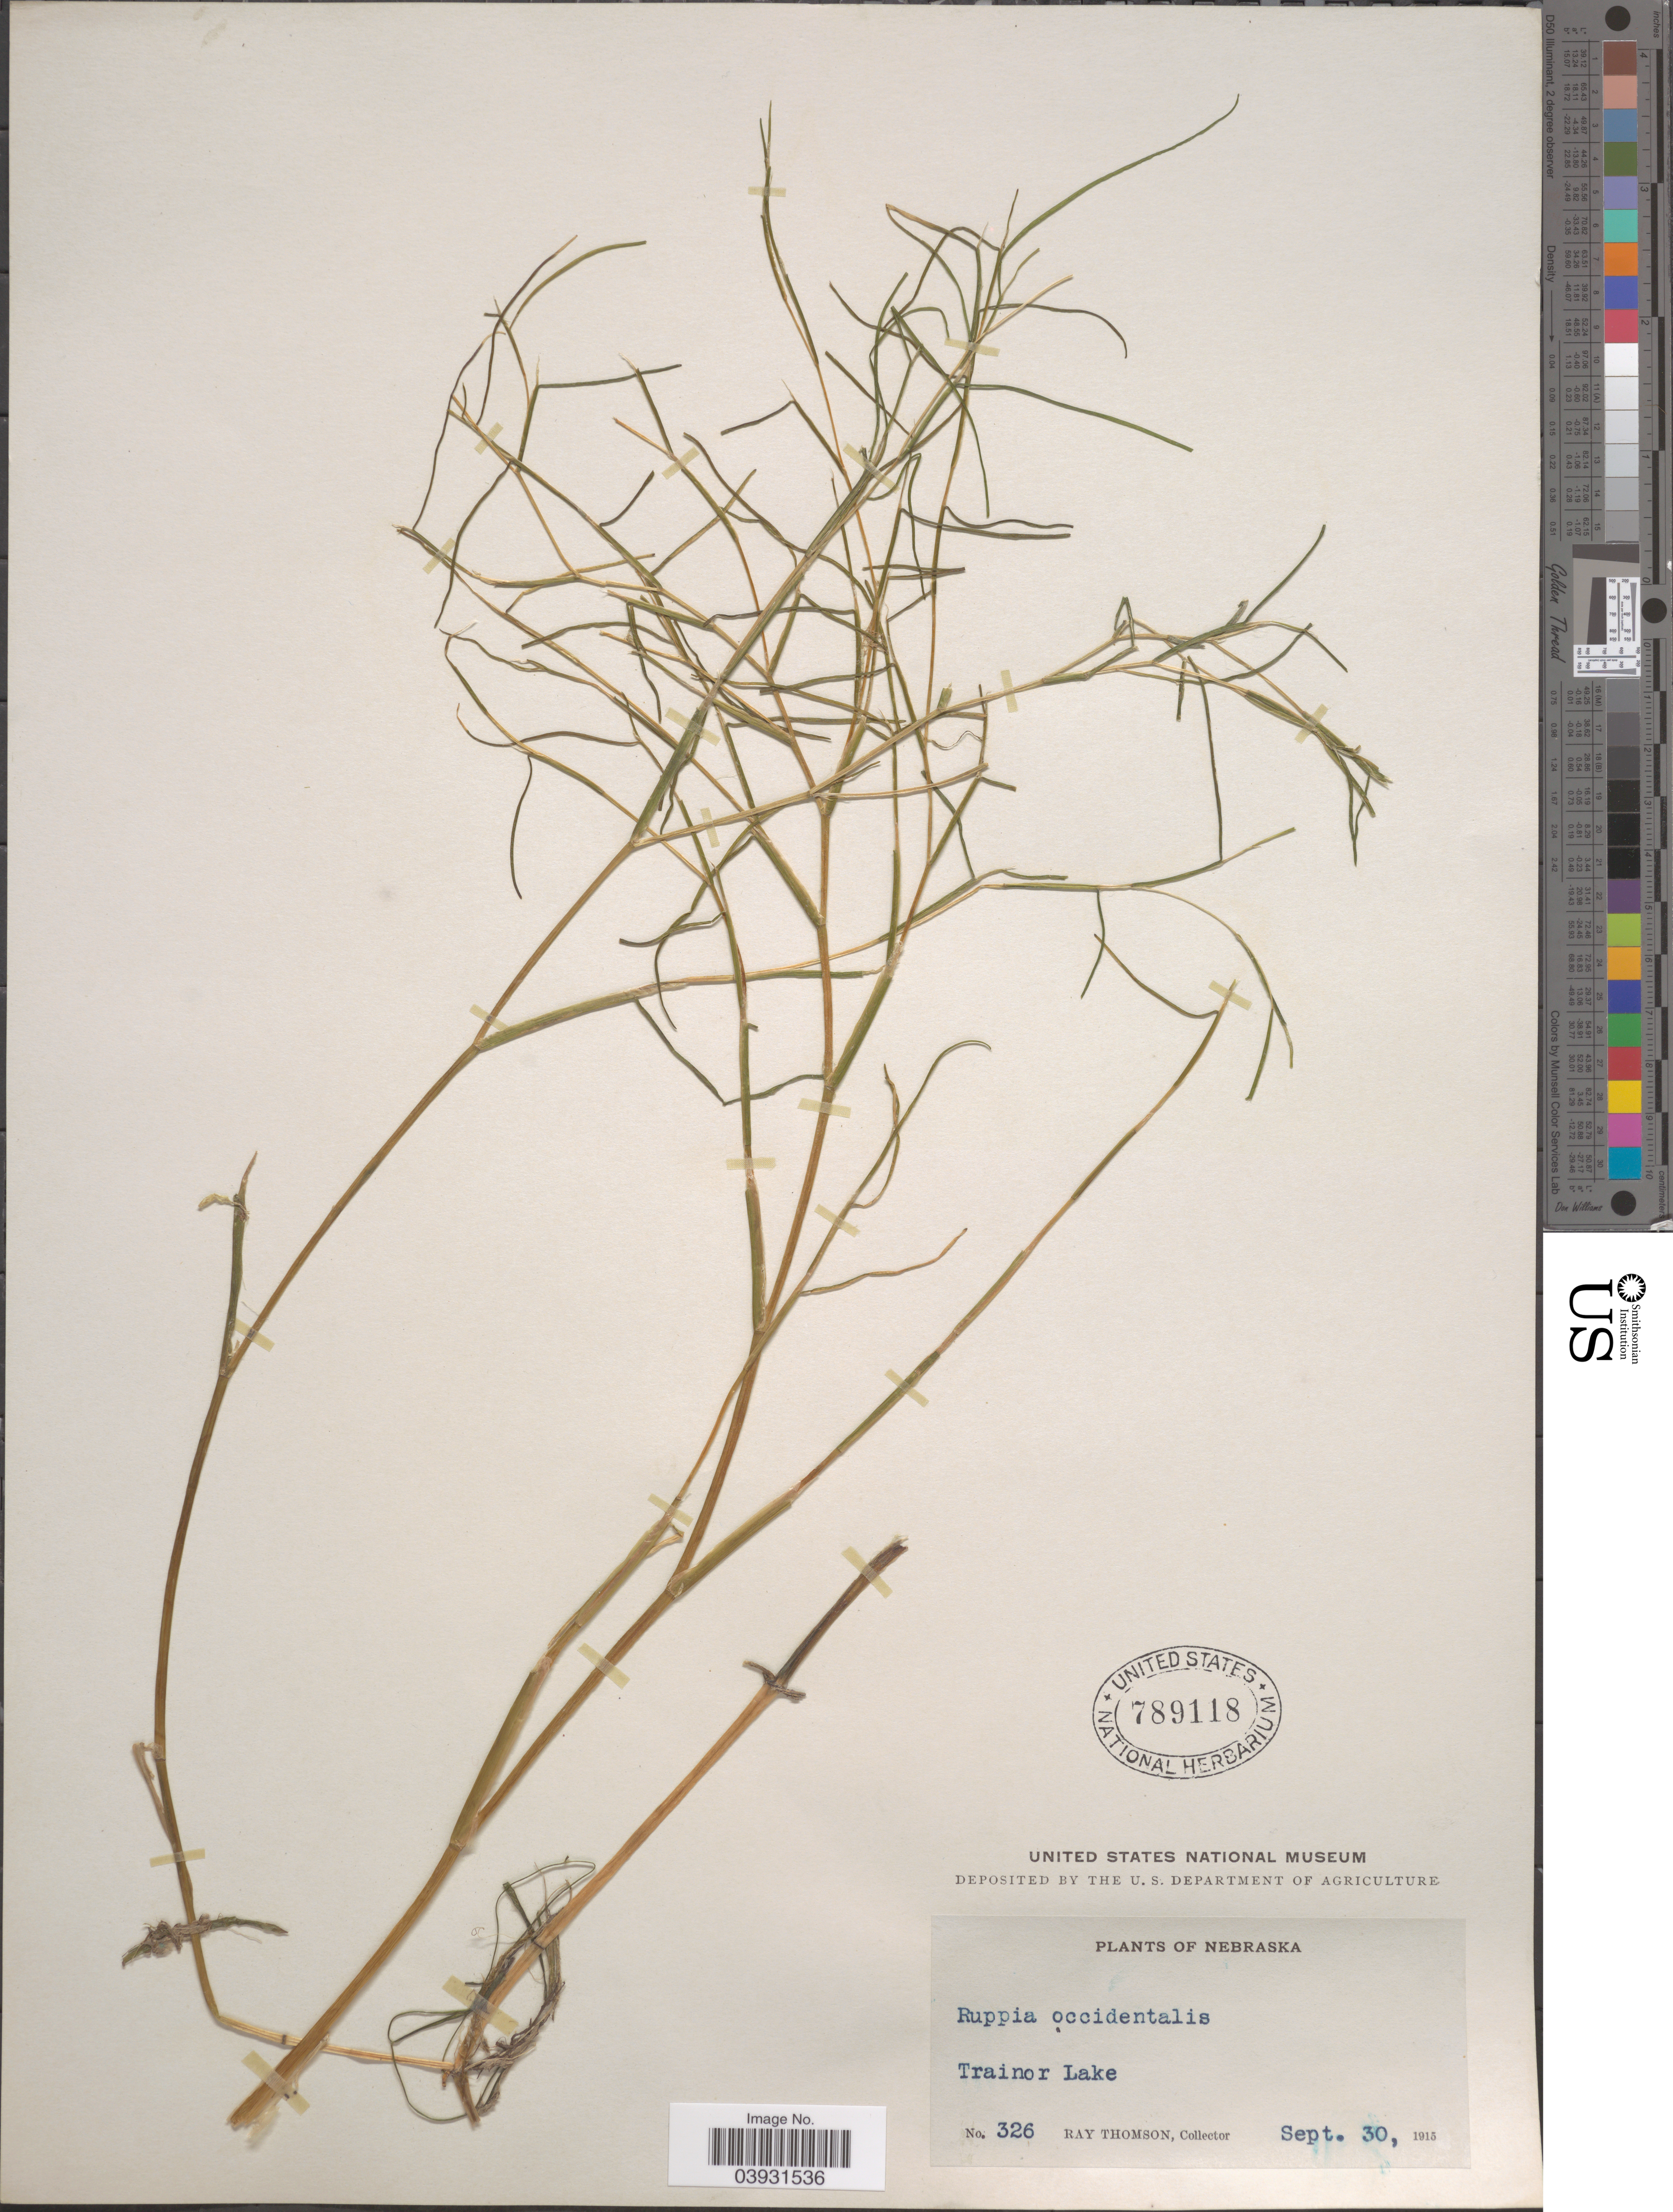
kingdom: Plantae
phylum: Tracheophyta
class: Liliopsida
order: Alismatales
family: Potamogetonaceae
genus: Potamogeton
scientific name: Potamogeton sp.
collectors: R. Thomson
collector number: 326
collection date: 1915-09-30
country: United States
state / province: Nebraska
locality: Trainor Lake.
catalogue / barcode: US 789118